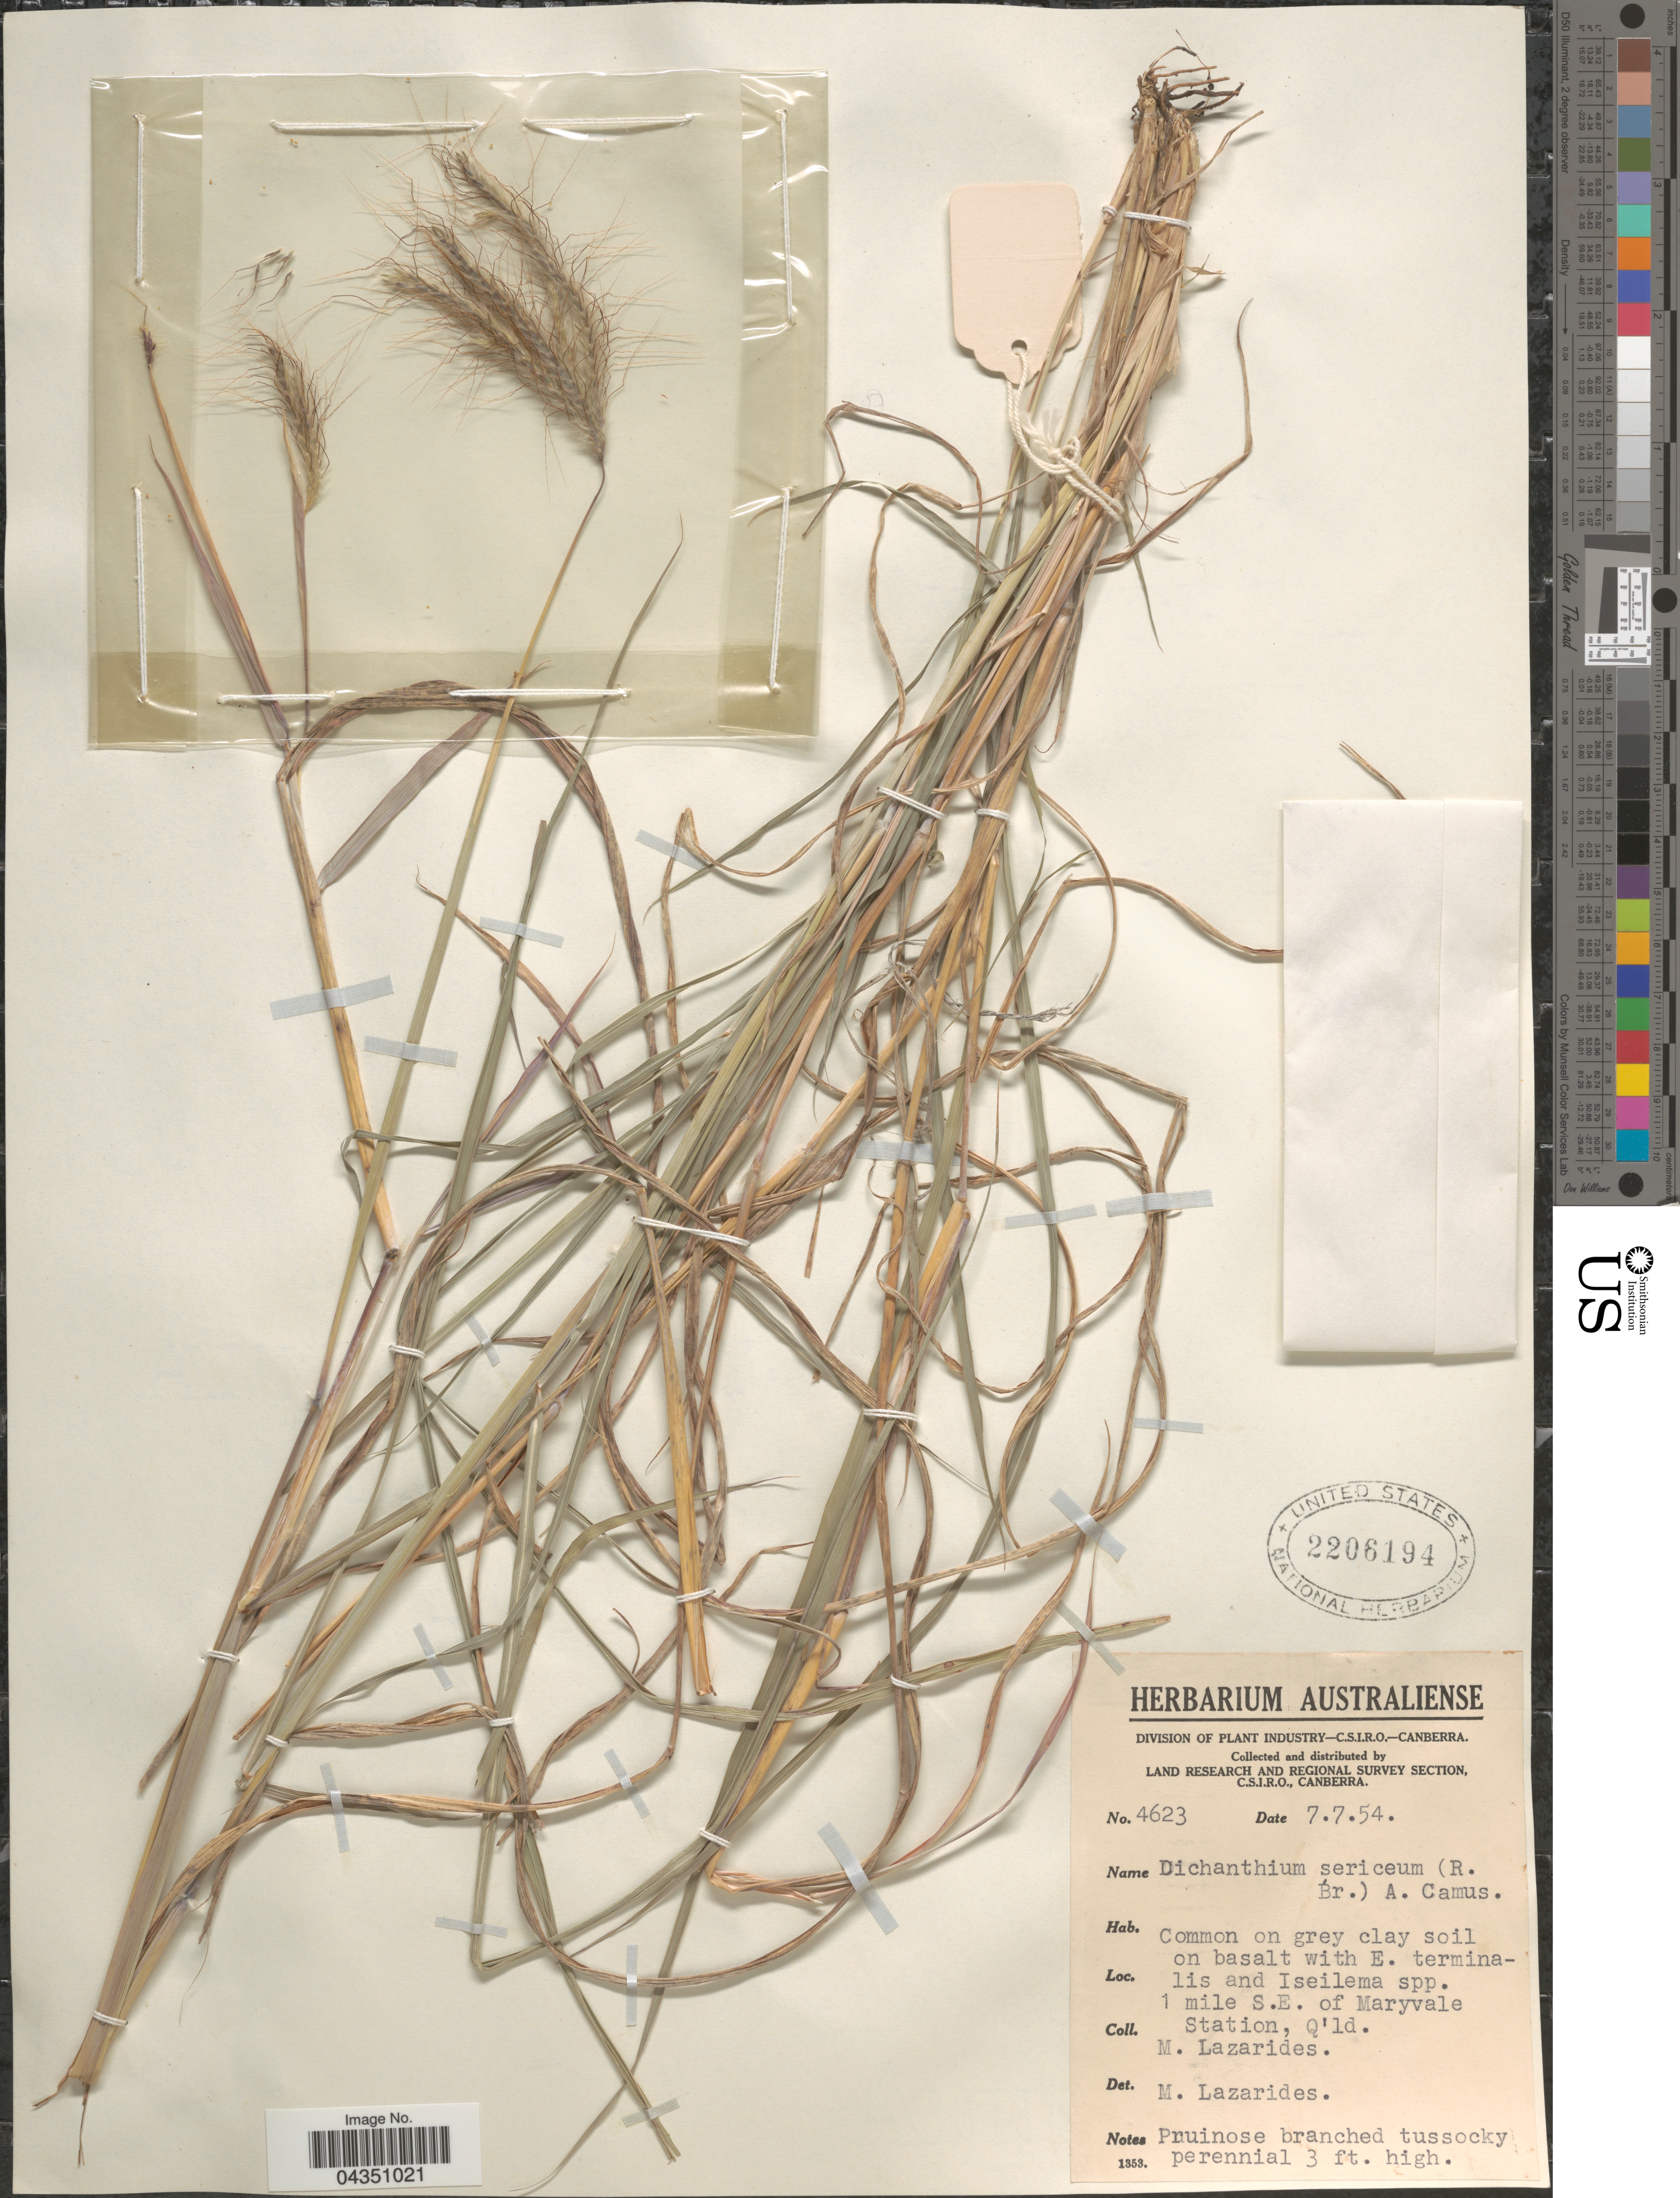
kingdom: Plantae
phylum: Tracheophyta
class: Liliopsida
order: Poales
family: Poaceae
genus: Dichanthium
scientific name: Dichanthium sericeum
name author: (R. Br.) A. Camus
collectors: M. Lazarides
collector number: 4623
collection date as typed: Transcribed d/m/y: 7/7/54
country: Australia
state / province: Queensland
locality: Land Research and Regional Survey Section. 1 mile S.E. of Maryvale Station.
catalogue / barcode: US 2206194